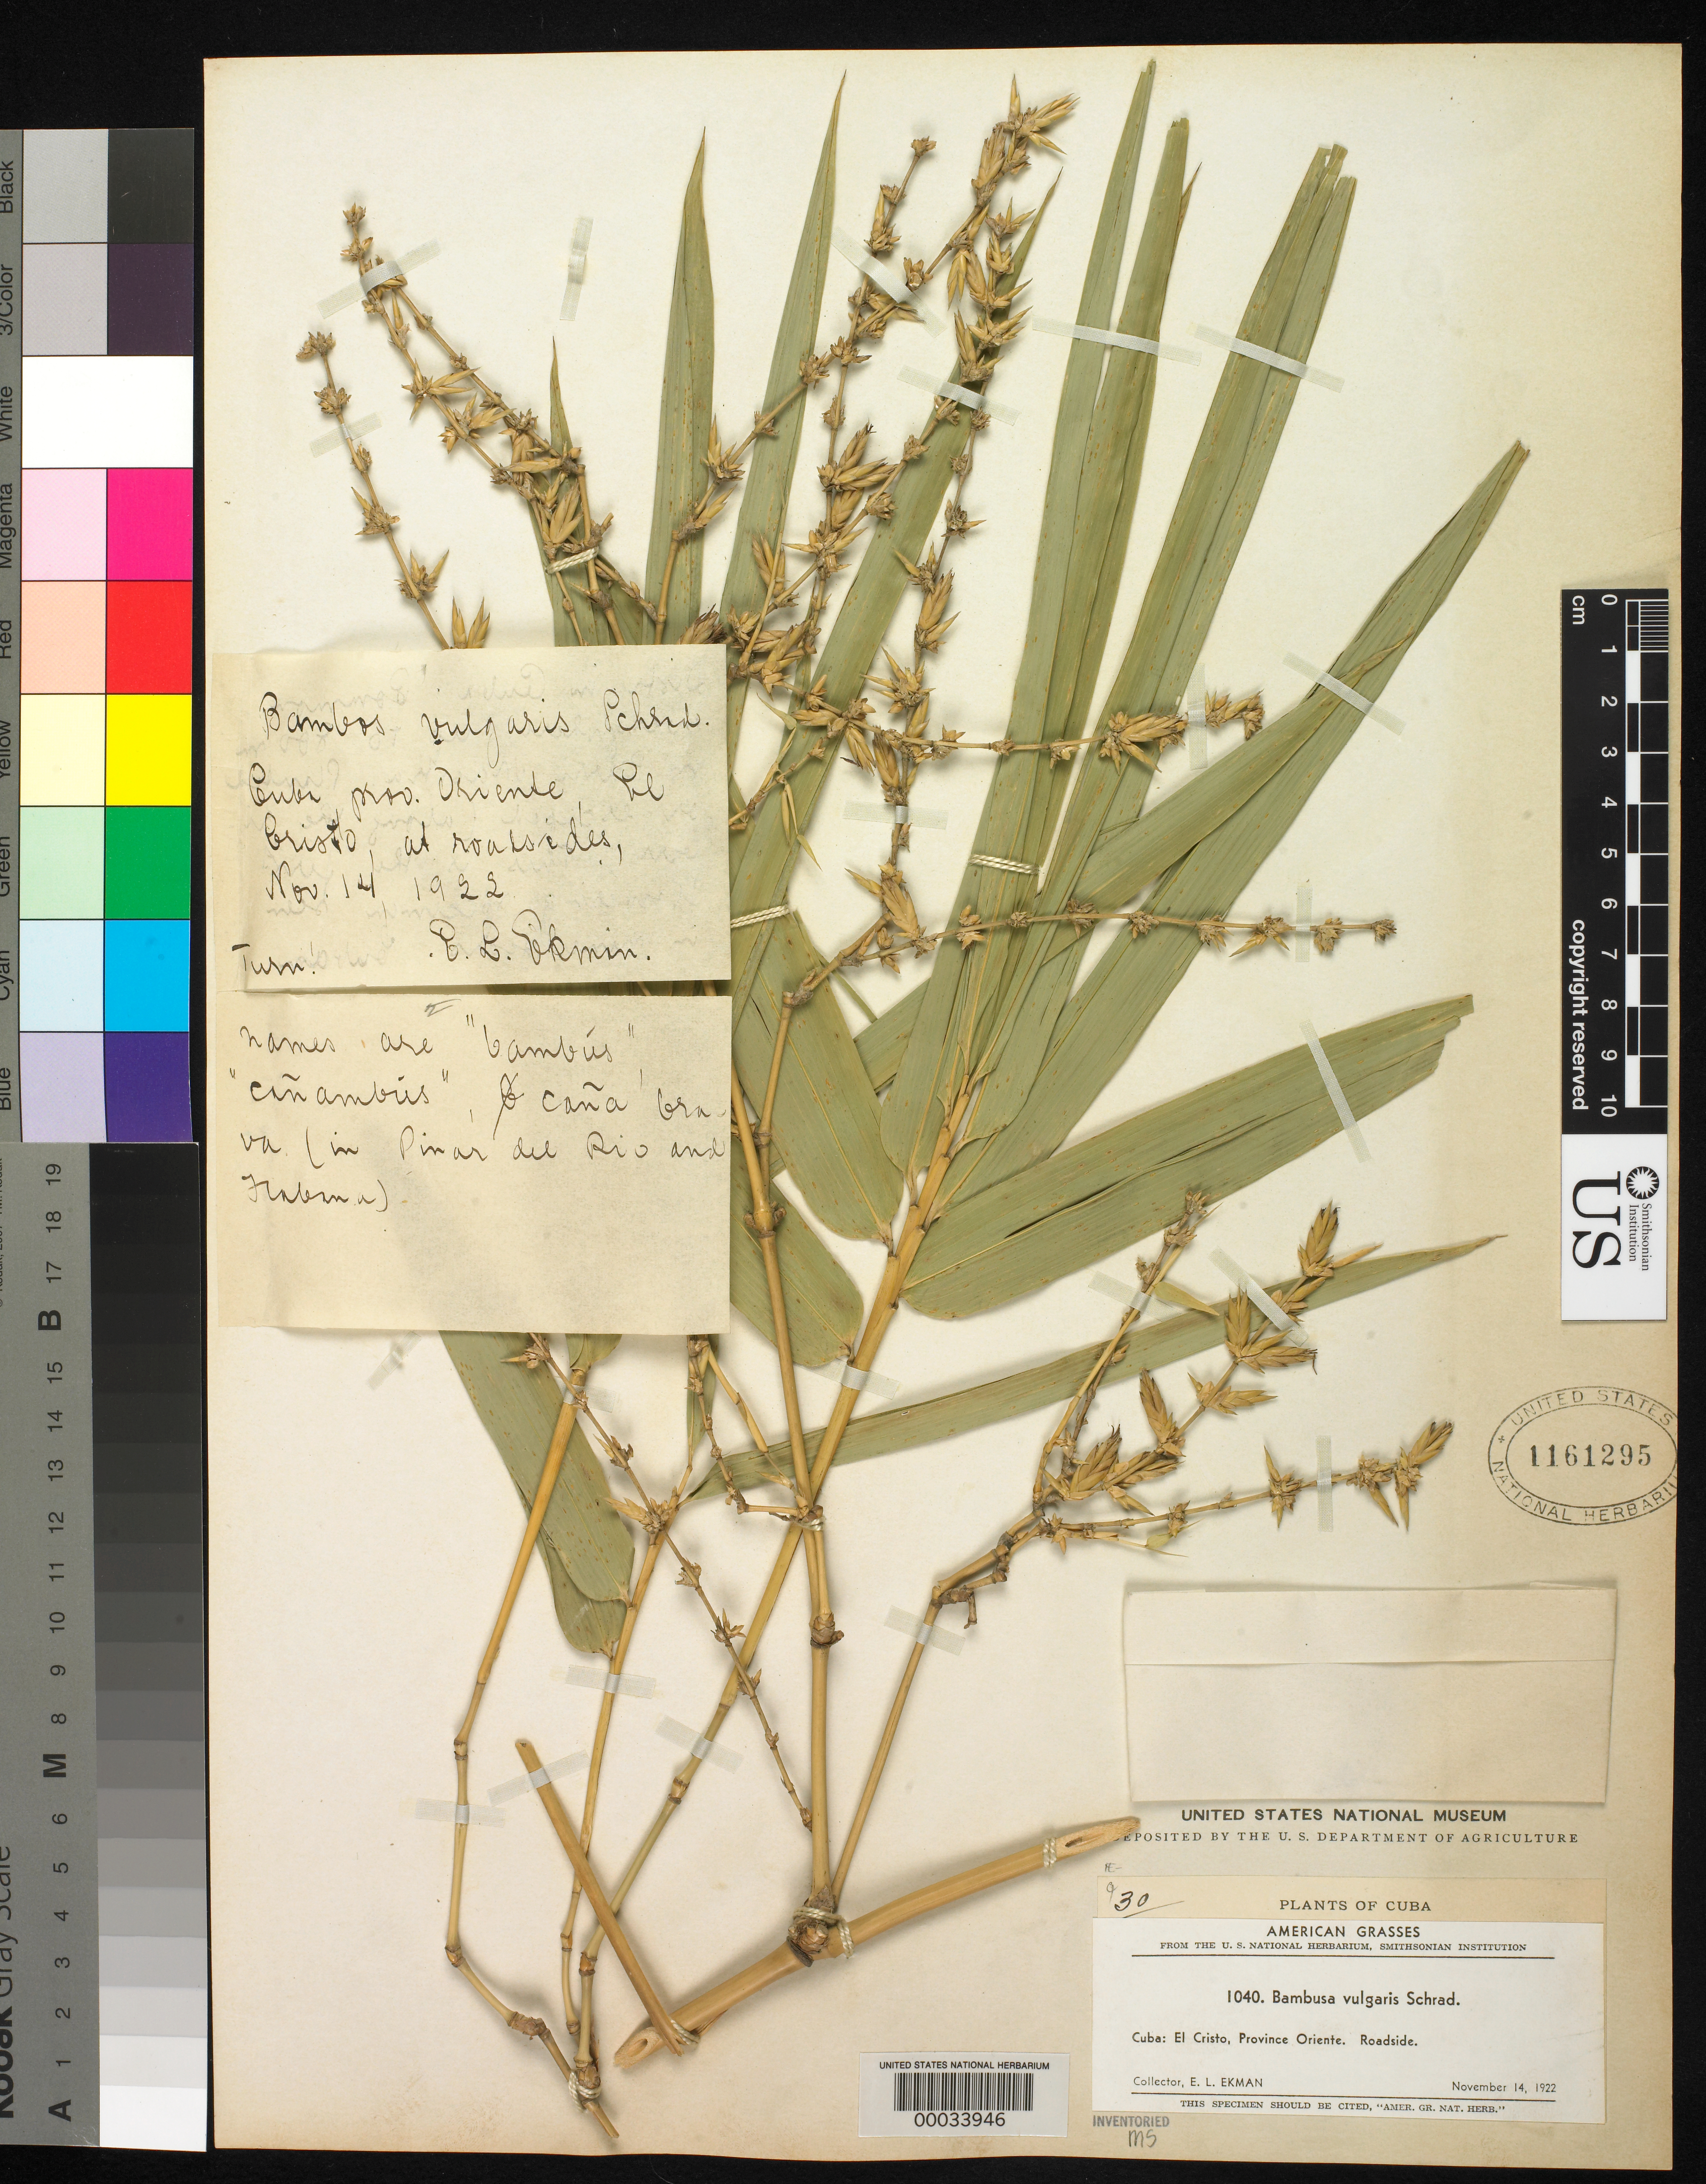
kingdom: Plantae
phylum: Tracheophyta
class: Liliopsida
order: Poales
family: Poaceae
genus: Bambusa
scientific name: Bambusa glaucescens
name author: (Willd.) Merr.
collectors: E. L. Ekman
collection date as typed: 14 Nov 1922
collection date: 1922-11-14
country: Cuba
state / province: Oriente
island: Greater Antilles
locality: El cristo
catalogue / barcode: US 1161295